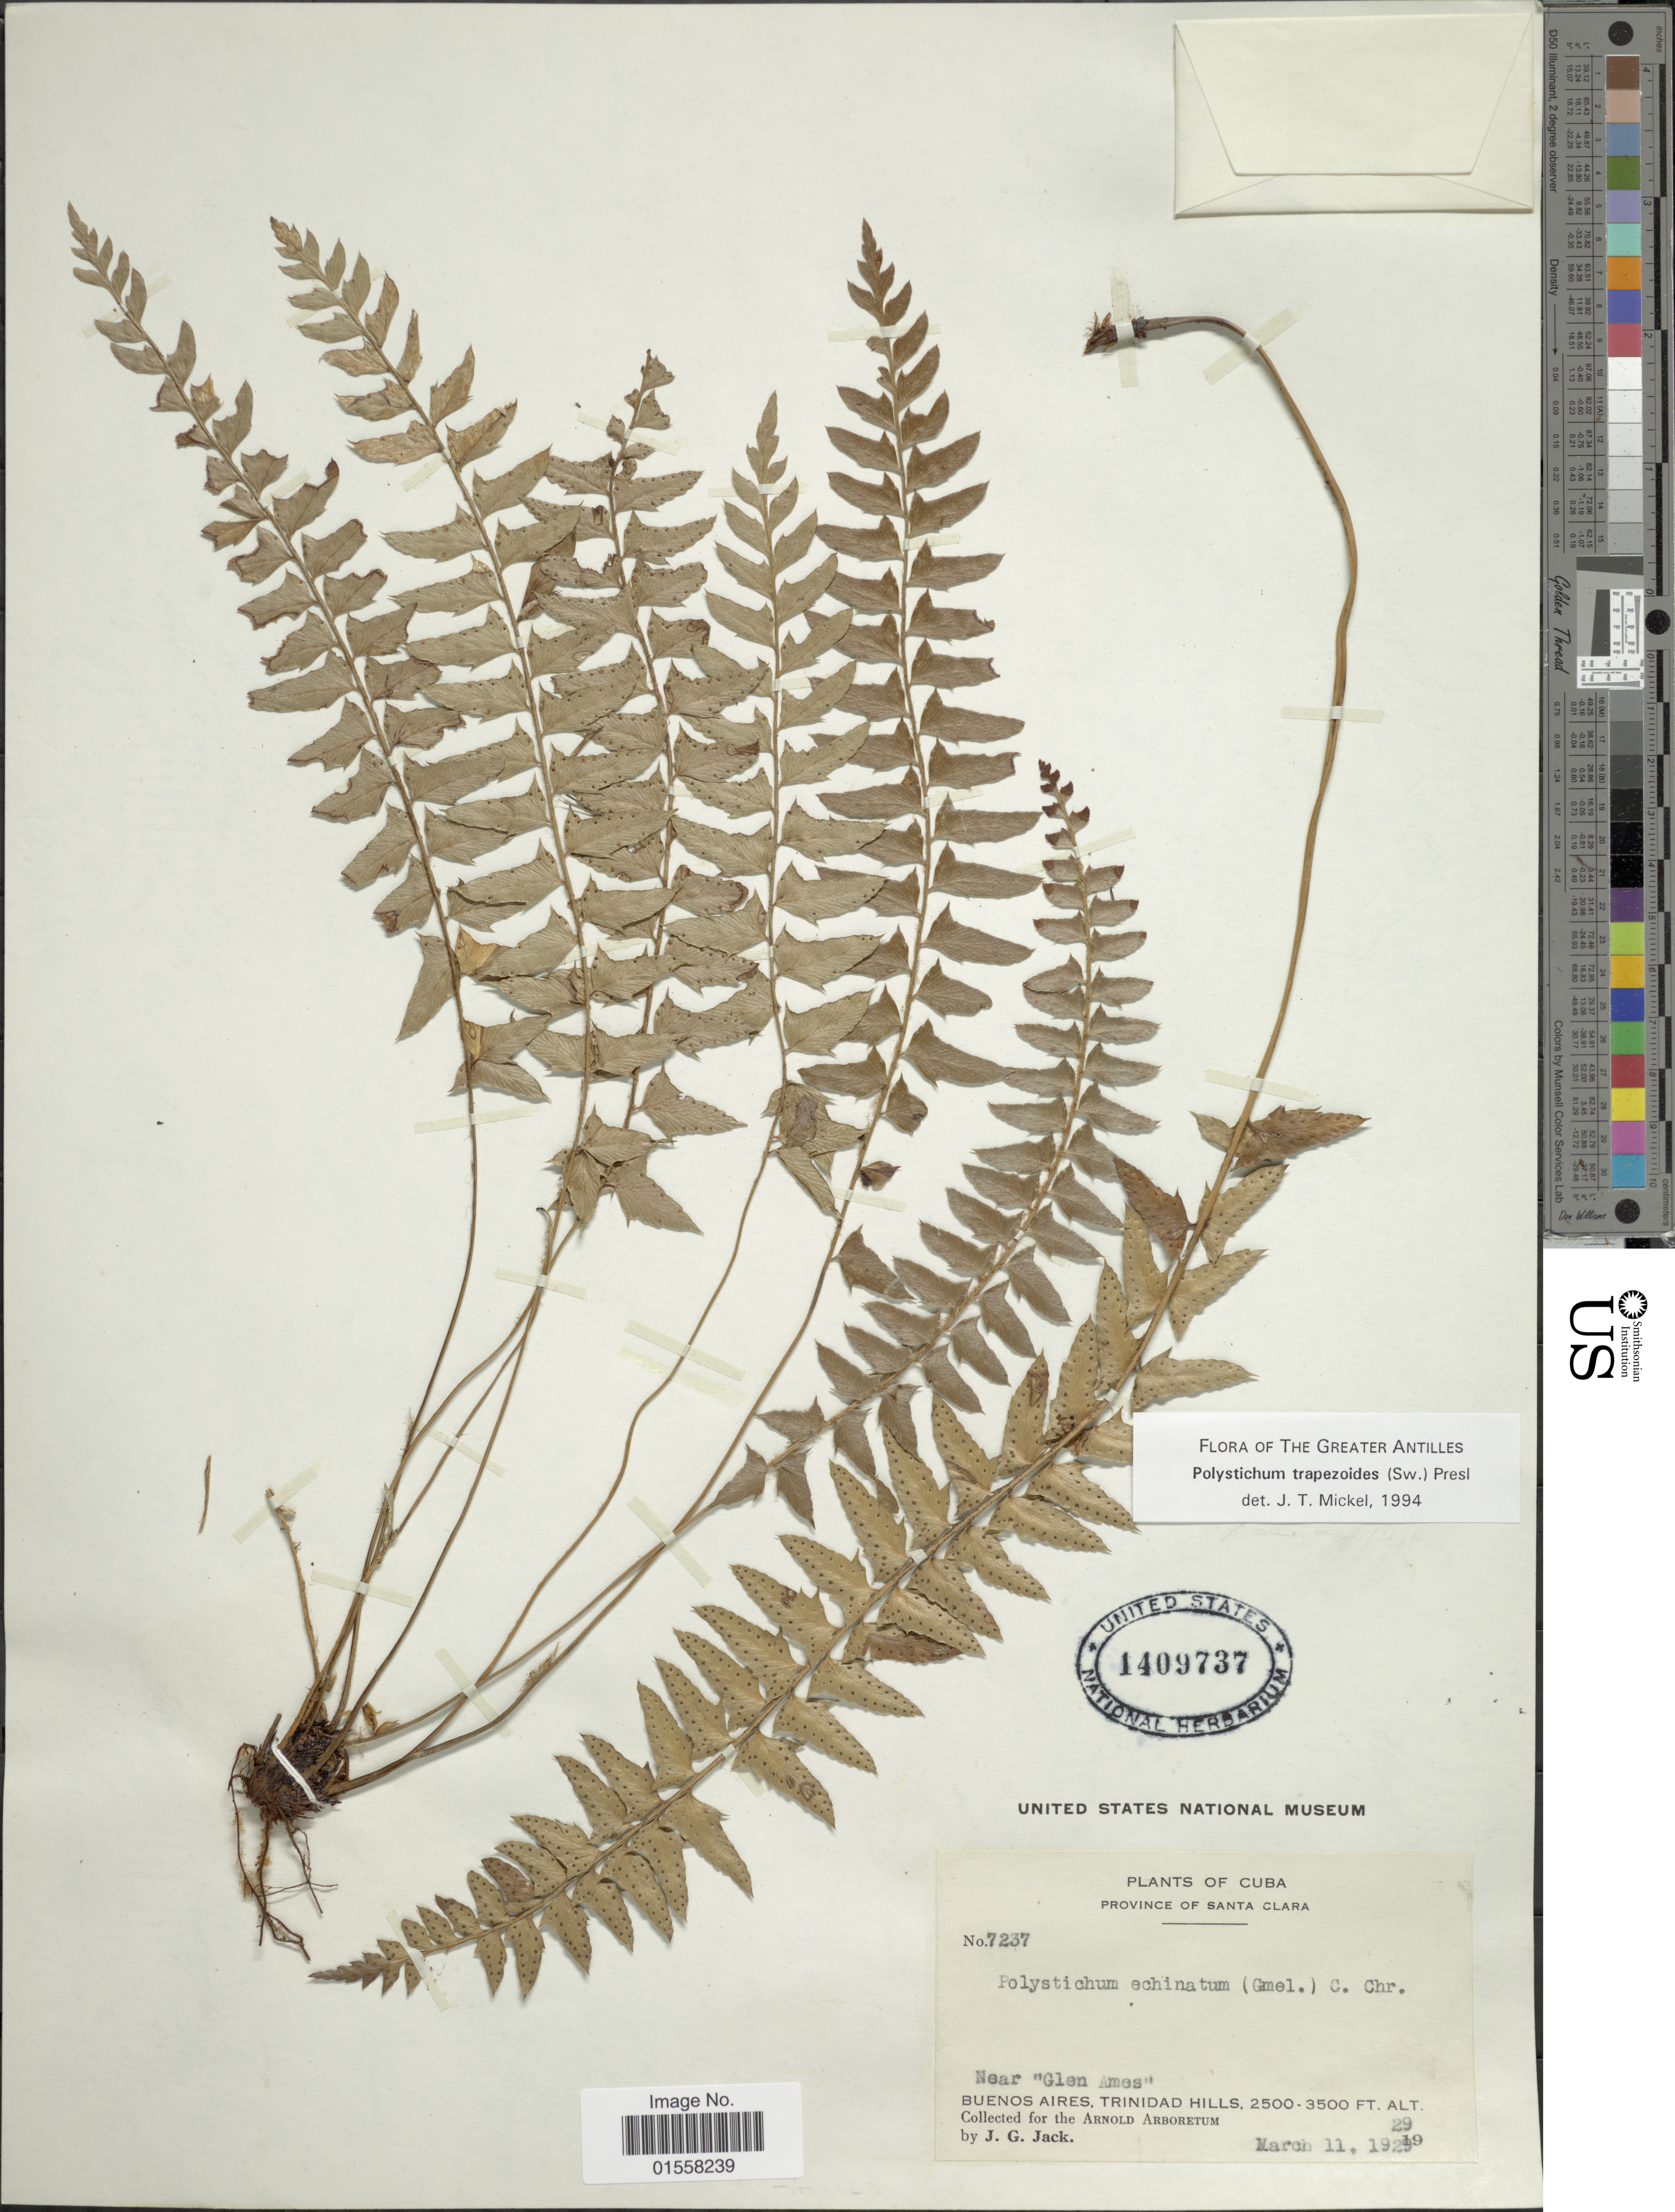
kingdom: Plantae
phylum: Tracheophyta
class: Polypodiopsida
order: Polypodiales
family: Dryopteridaceae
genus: Polystichum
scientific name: Polystichum trapezoides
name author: (Sw.) C. Presl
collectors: J. G. Jack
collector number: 7237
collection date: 1929-03-11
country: Cuba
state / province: Las Villas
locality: Cuba, Province of Sant Clara. Near "Glen Ames" Bueno Aires , Trinidad Hills.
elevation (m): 762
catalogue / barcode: US 1409737